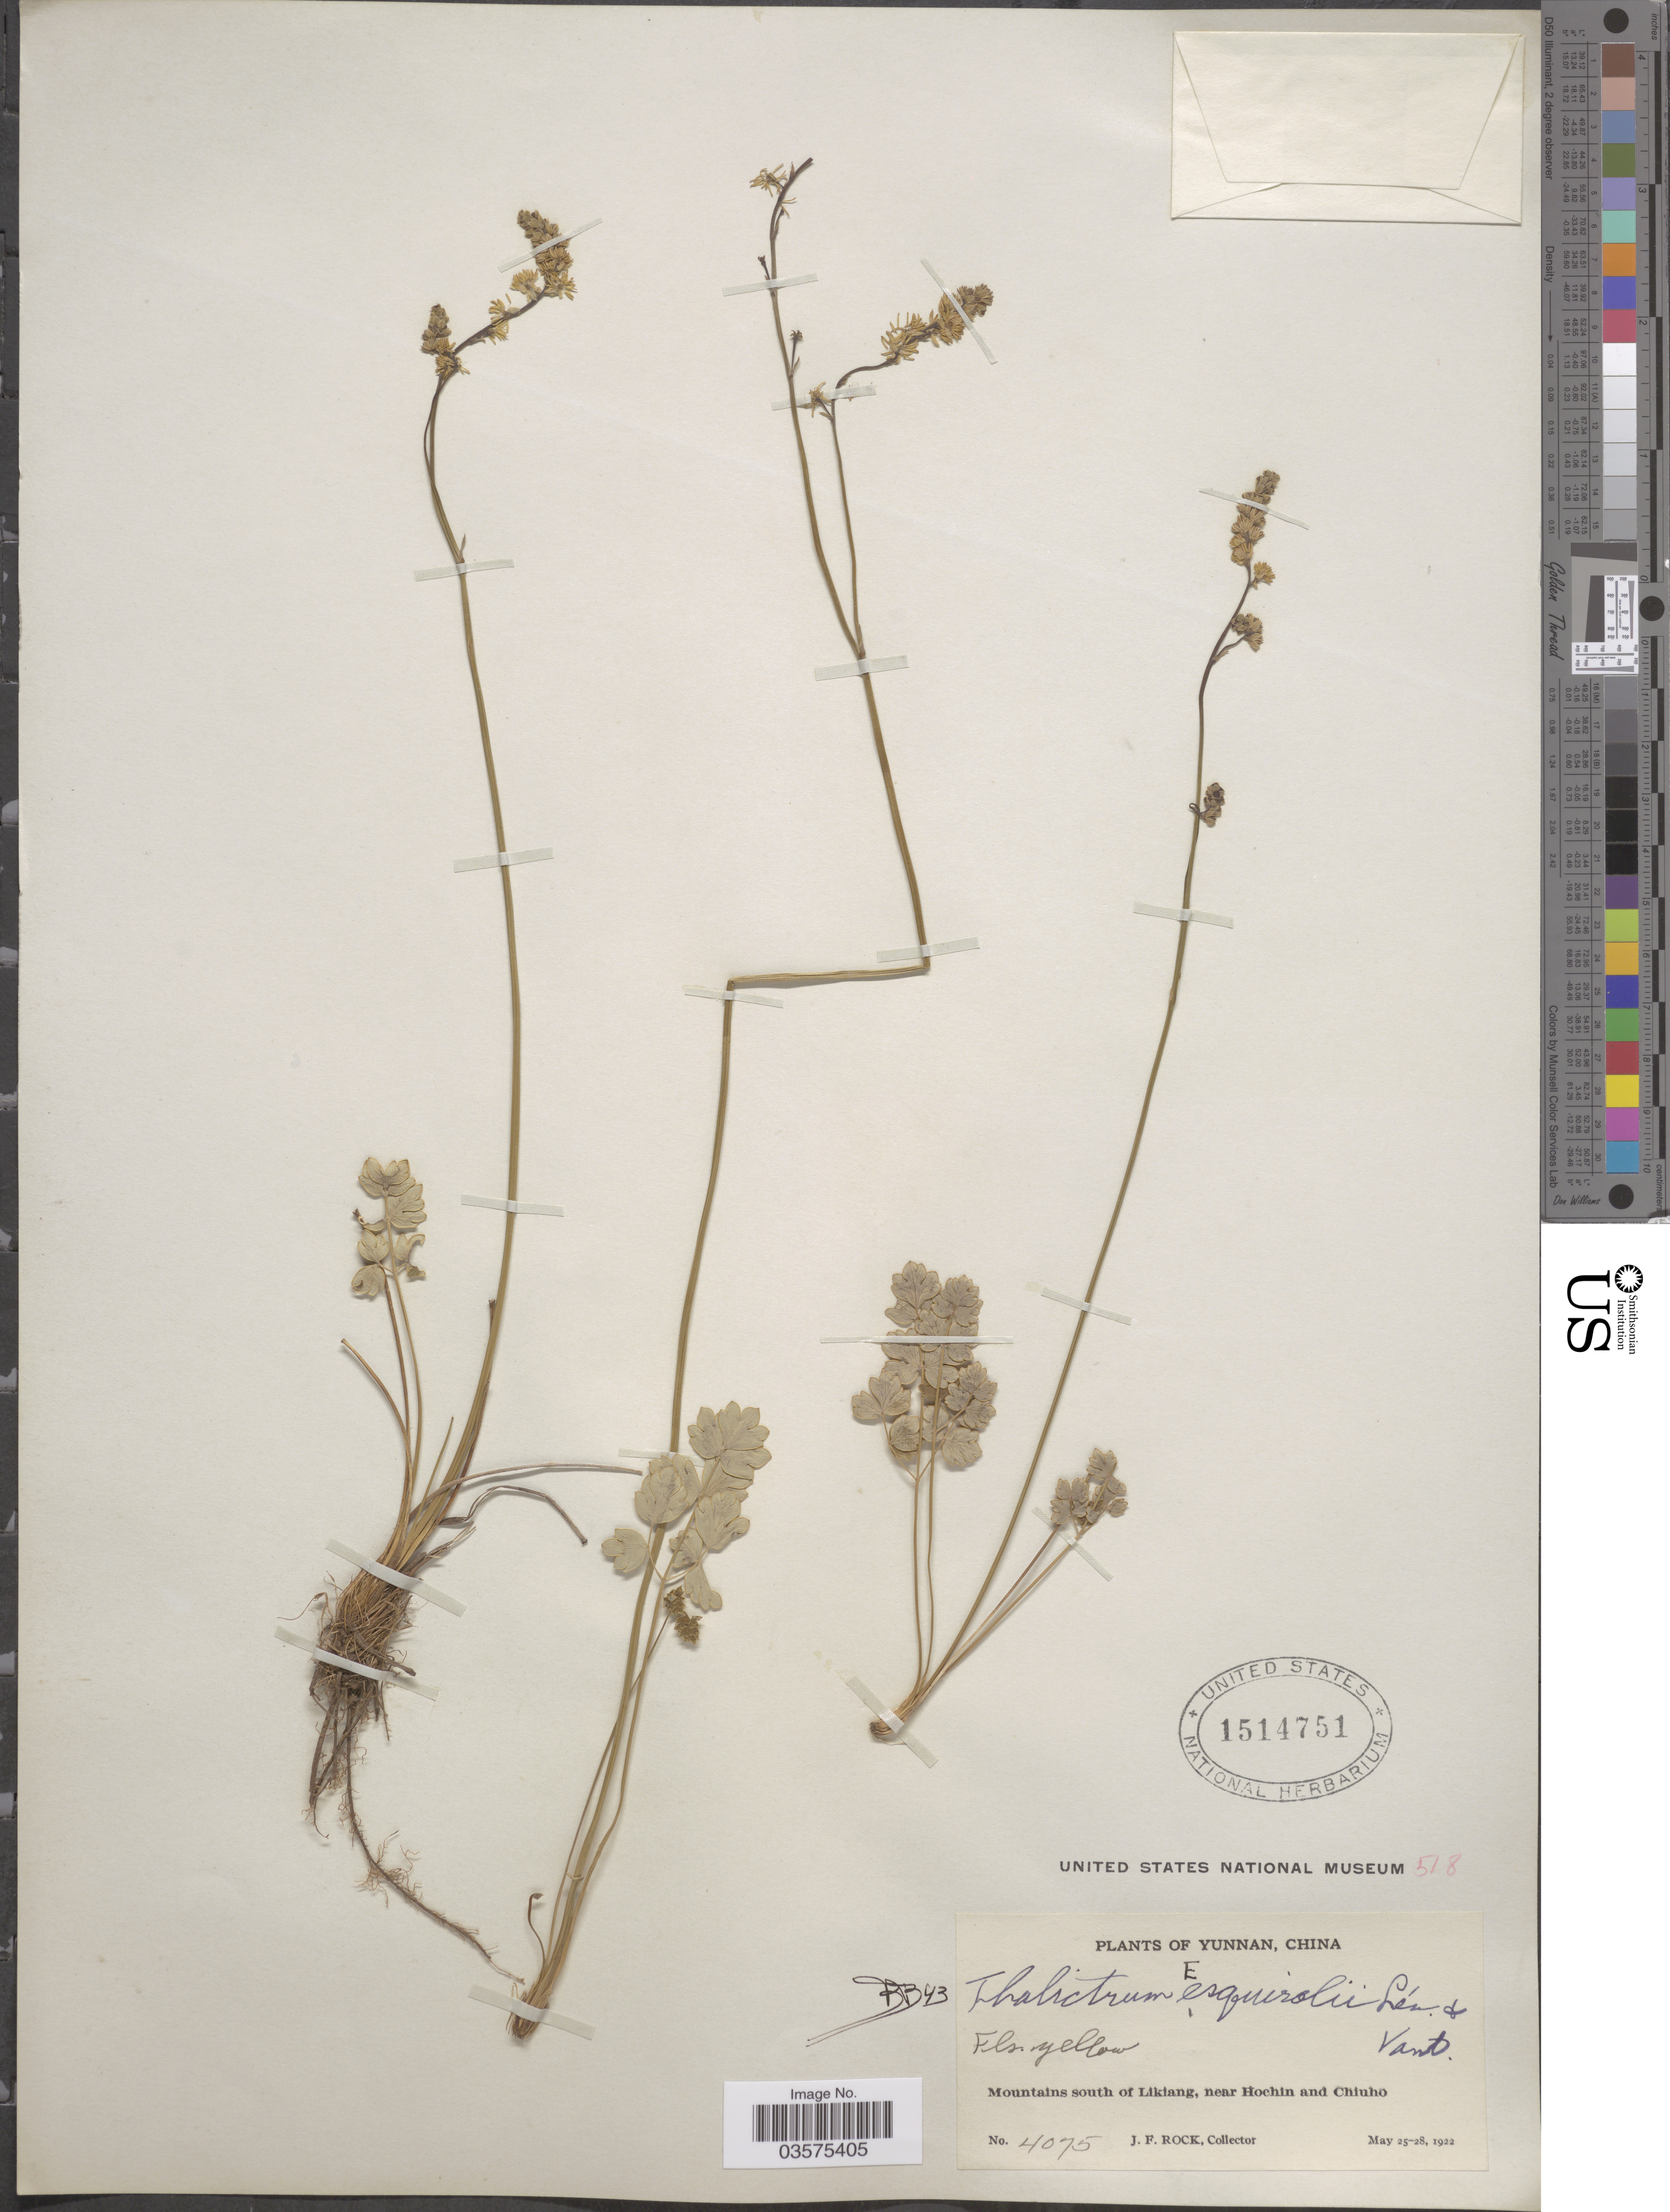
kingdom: Plantae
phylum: Tracheophyta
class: Magnoliopsida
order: Ranunculales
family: Ranunculaceae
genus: Thalictrum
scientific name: Thalictrum esquirolii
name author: H. Lév. & Vaniot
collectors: J. Rock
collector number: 4075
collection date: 1922-05-25/1922-05-28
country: China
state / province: Yunnan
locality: Mountains south of Likiang, near Hochin and Chiuho.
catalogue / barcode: US 1514751